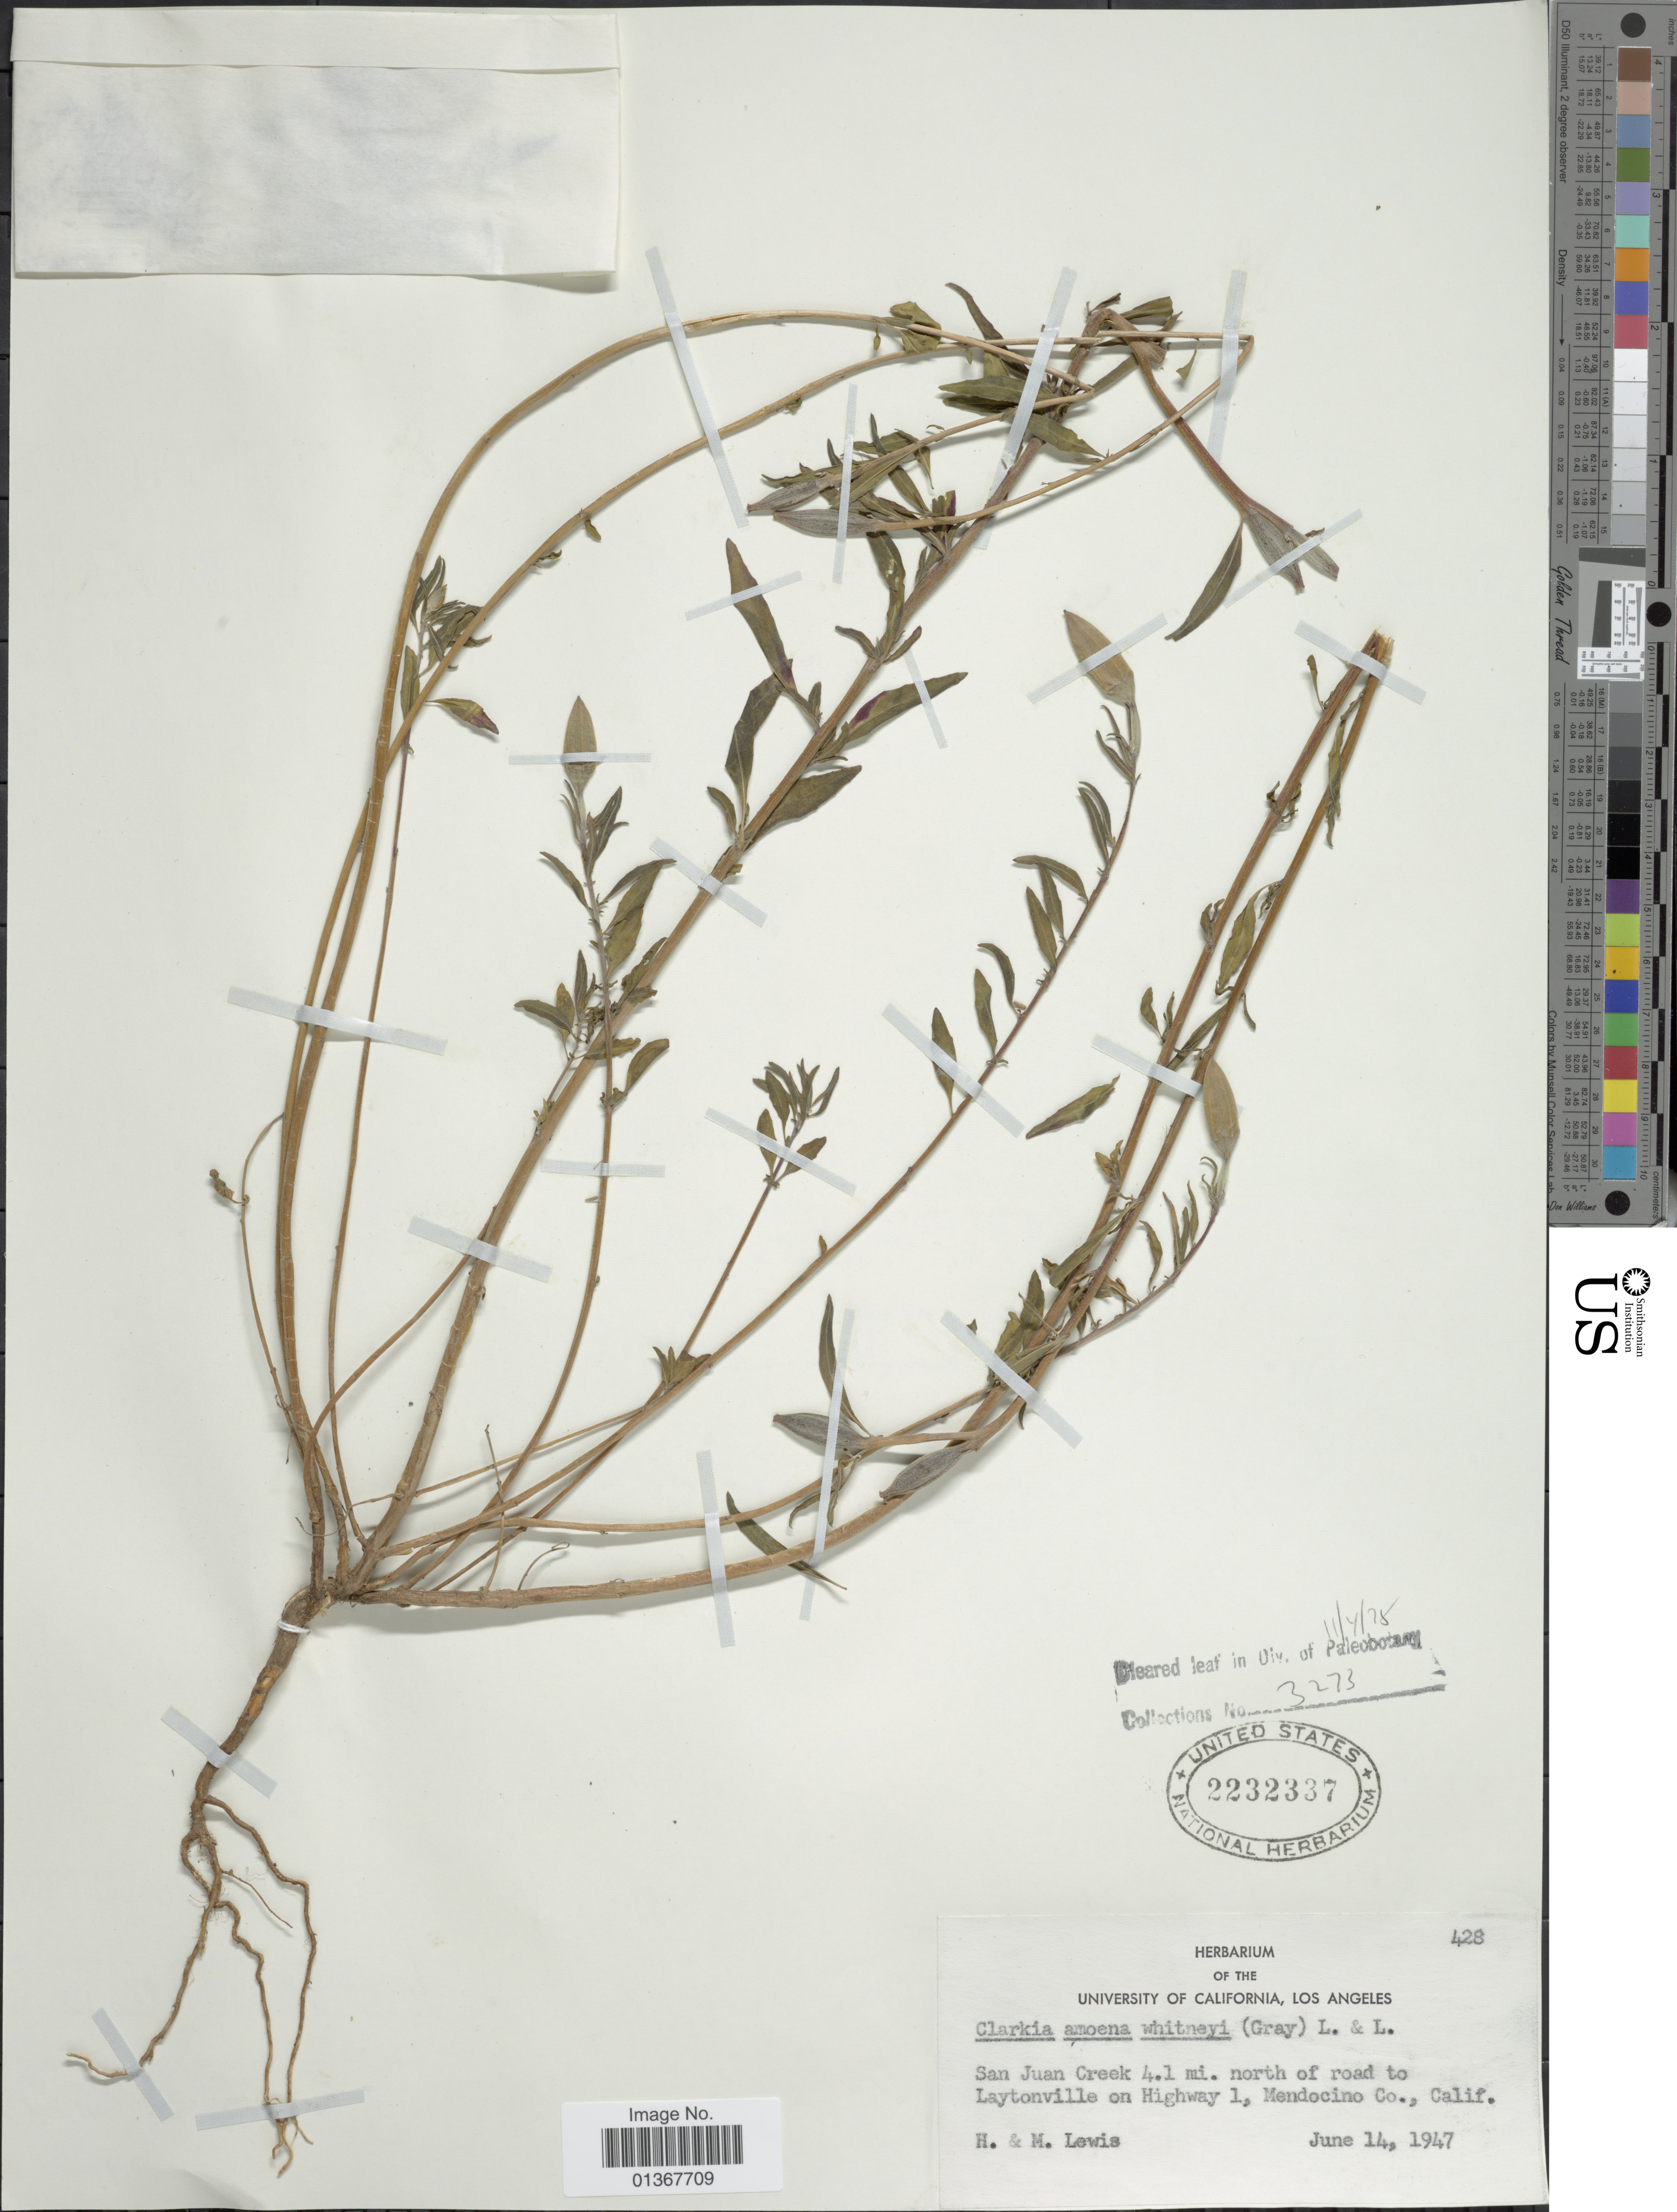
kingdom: Plantae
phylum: Tracheophyta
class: Magnoliopsida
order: Myrtales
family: Onagraceae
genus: Clarkia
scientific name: Clarkia amoena subsp. whitneyi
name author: (A. Gray) F. H. Lewis & M.E. Lewis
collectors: H. Lewis & M. Lewis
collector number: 428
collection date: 1947-06-14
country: United States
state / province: California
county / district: Mendocino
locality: San Juan Creek 4.1 mi. north of road to Laytonville on Highway 1, Mendocino Co.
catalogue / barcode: US 2232337